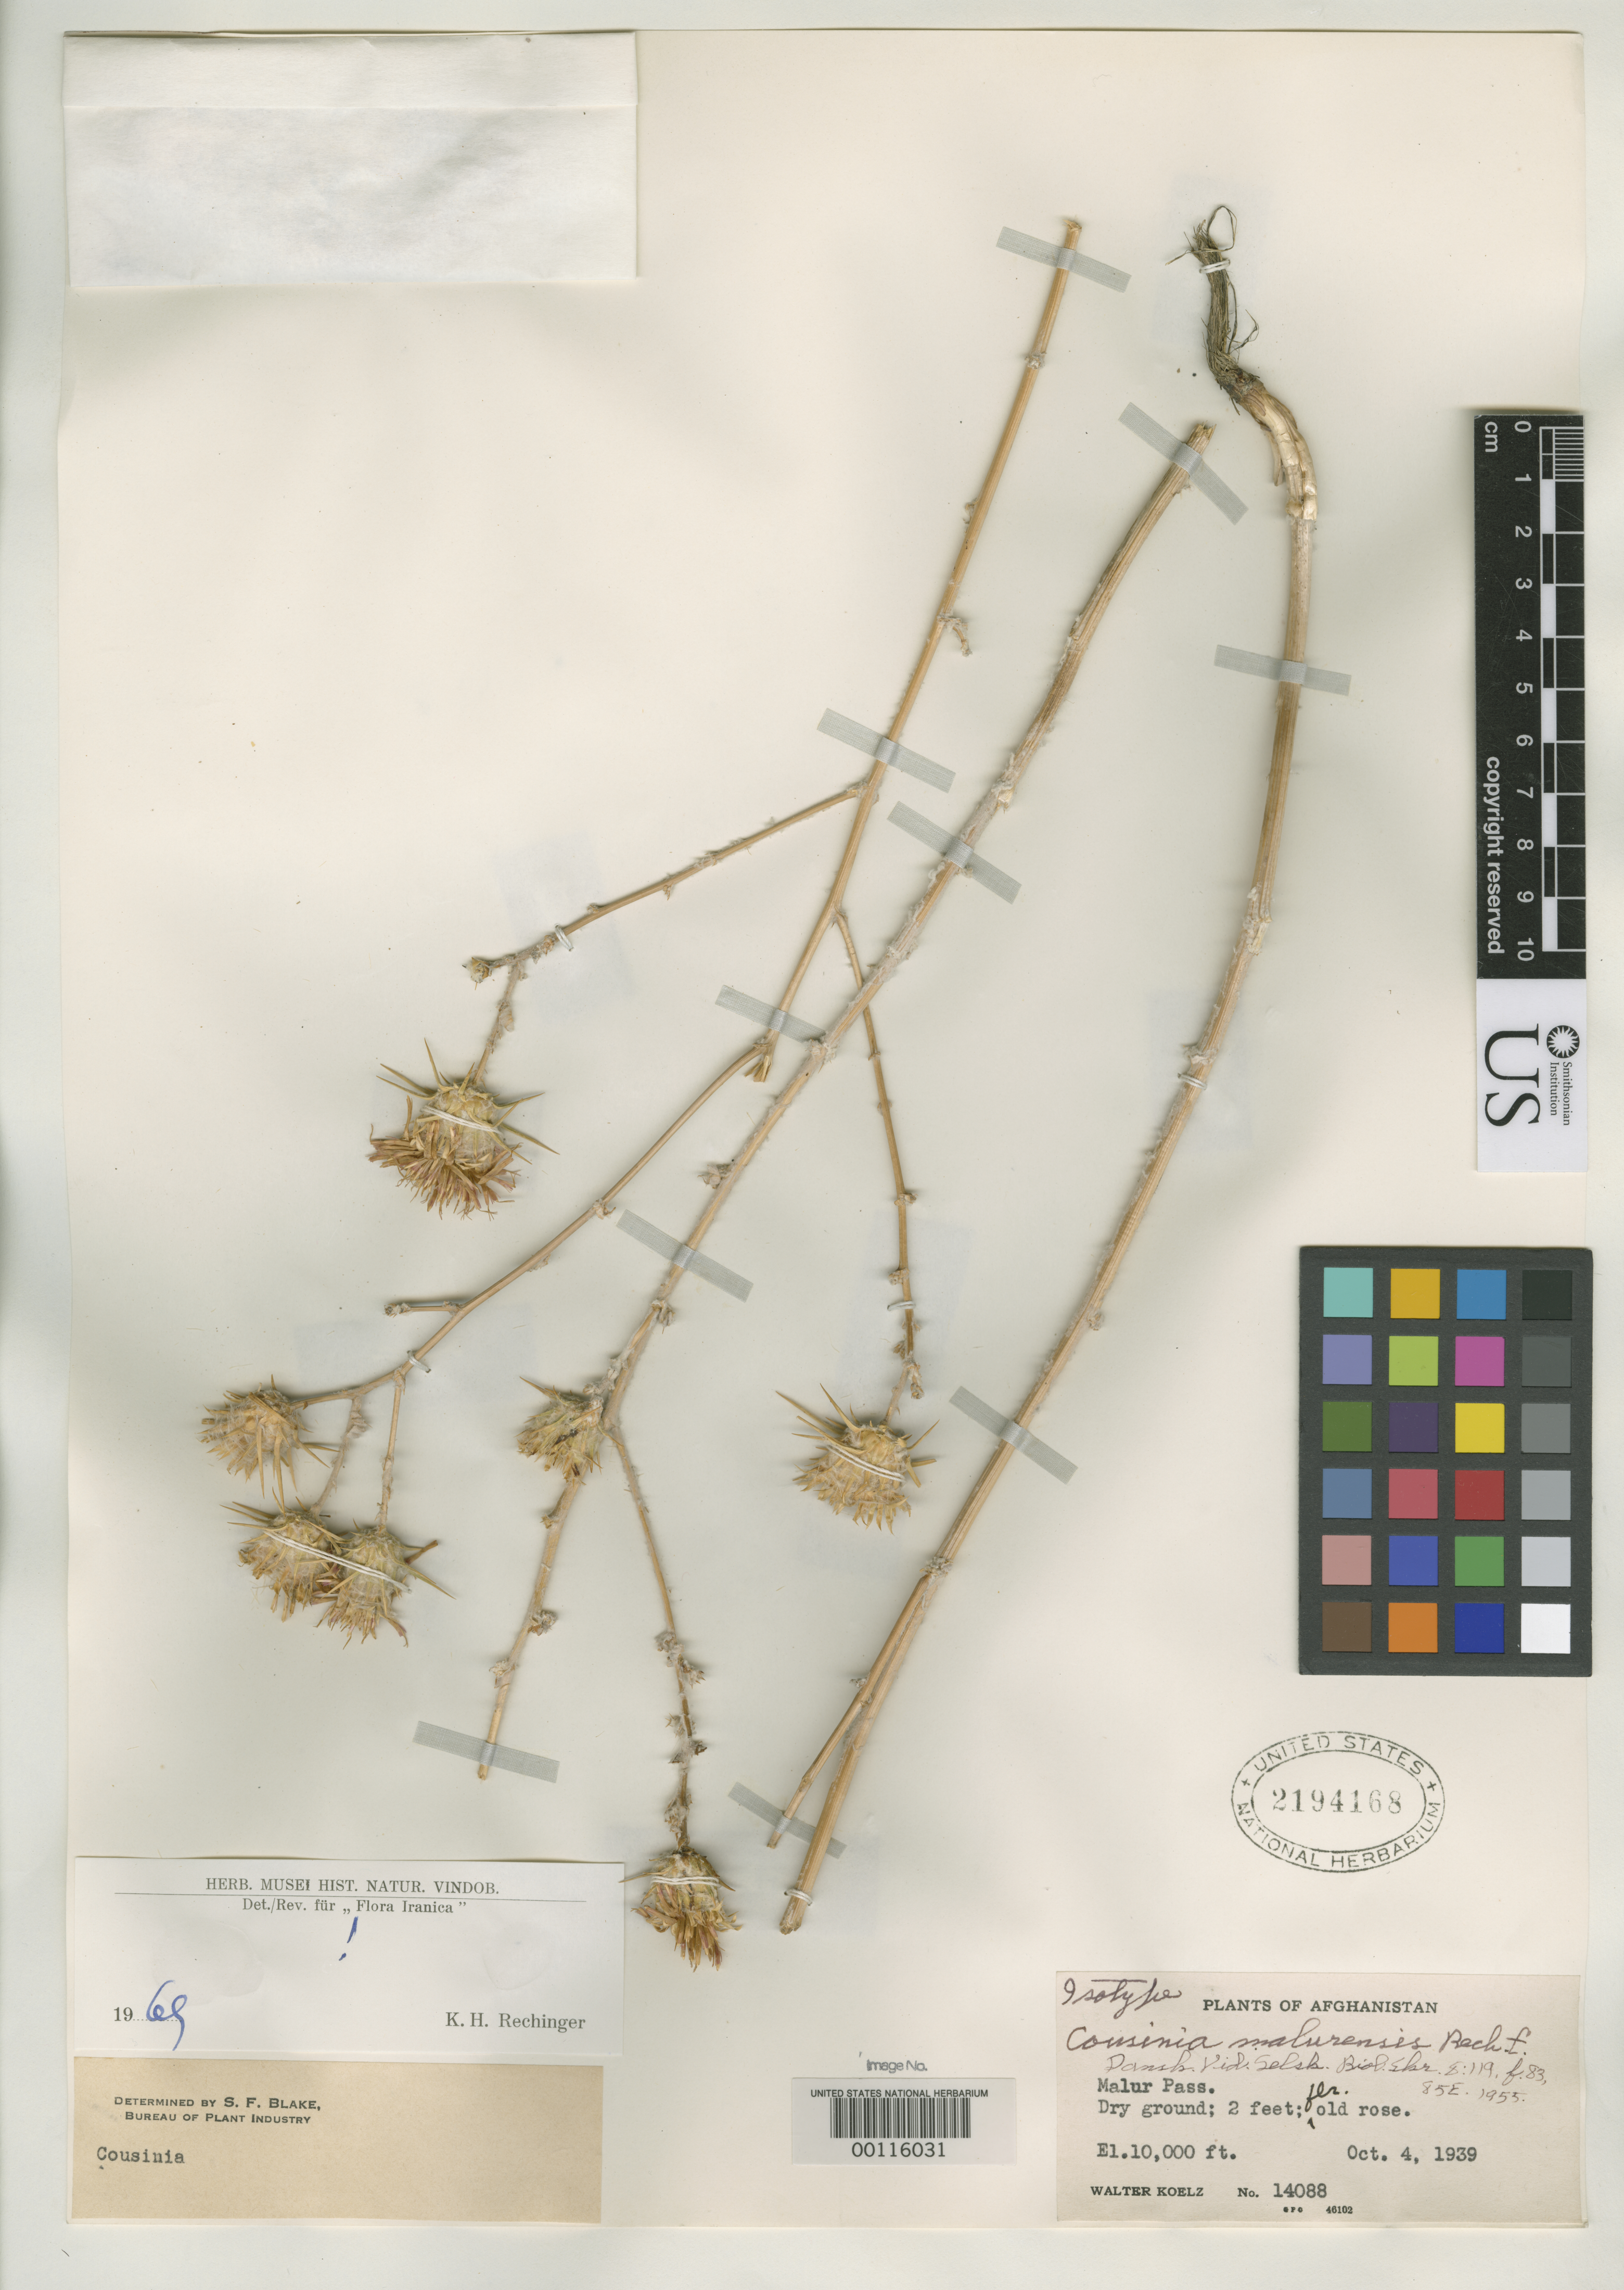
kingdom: Plantae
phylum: Tracheophyta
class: Magnoliopsida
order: Asterales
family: Asteraceae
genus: Cousinia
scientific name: Cousinia malurensis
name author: Rech. f.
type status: Isotype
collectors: W. N. Koelz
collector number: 14088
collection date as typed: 04 Oct 1939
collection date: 1939-10-04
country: Afghanistan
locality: Malur Pass.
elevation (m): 3048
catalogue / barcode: US 2194168